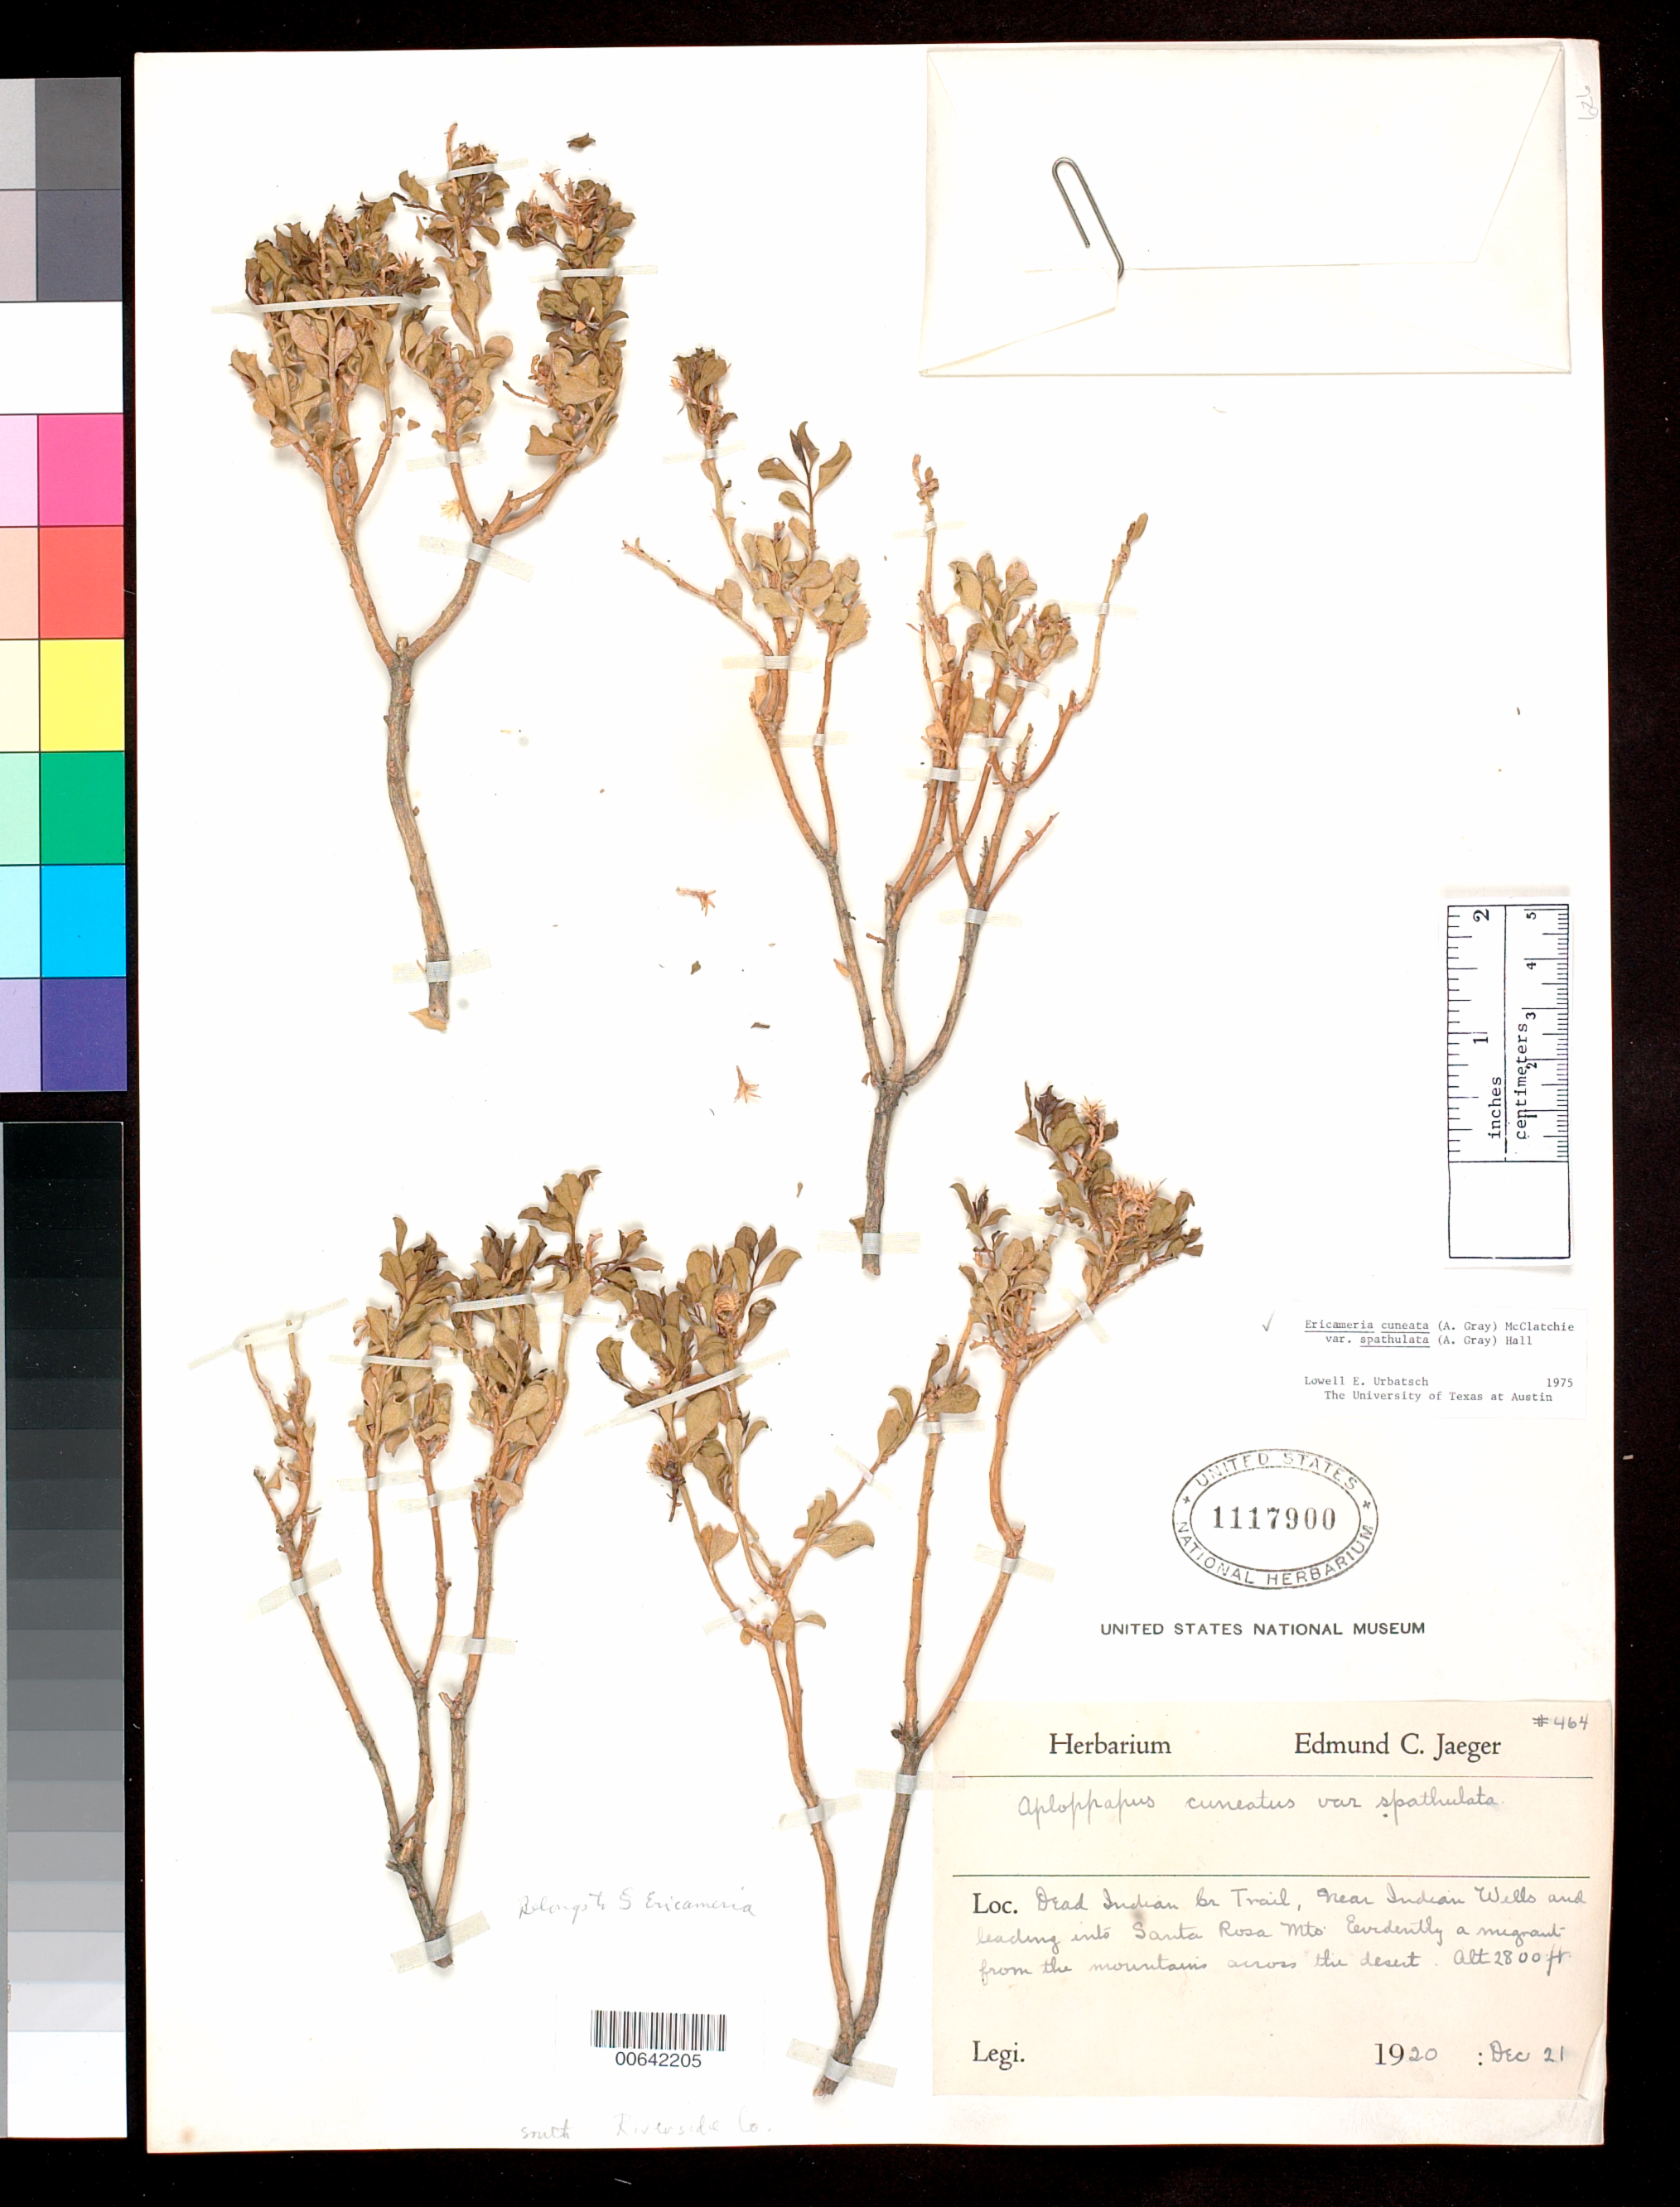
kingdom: Plantae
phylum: Tracheophyta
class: Magnoliopsida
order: Asterales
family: Asteraceae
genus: Ericameria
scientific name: Ericameria cuneata var. spathulata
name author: (A. Gray) H.M. Hall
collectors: E. Jaeger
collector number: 464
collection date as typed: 21 Dec 1920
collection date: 1920-12-21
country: United States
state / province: California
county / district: Riverside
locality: Dead Indian Cr. Trail, near Indian Wells and leading into Santa Rosa Mts.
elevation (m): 853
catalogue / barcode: US 1117900